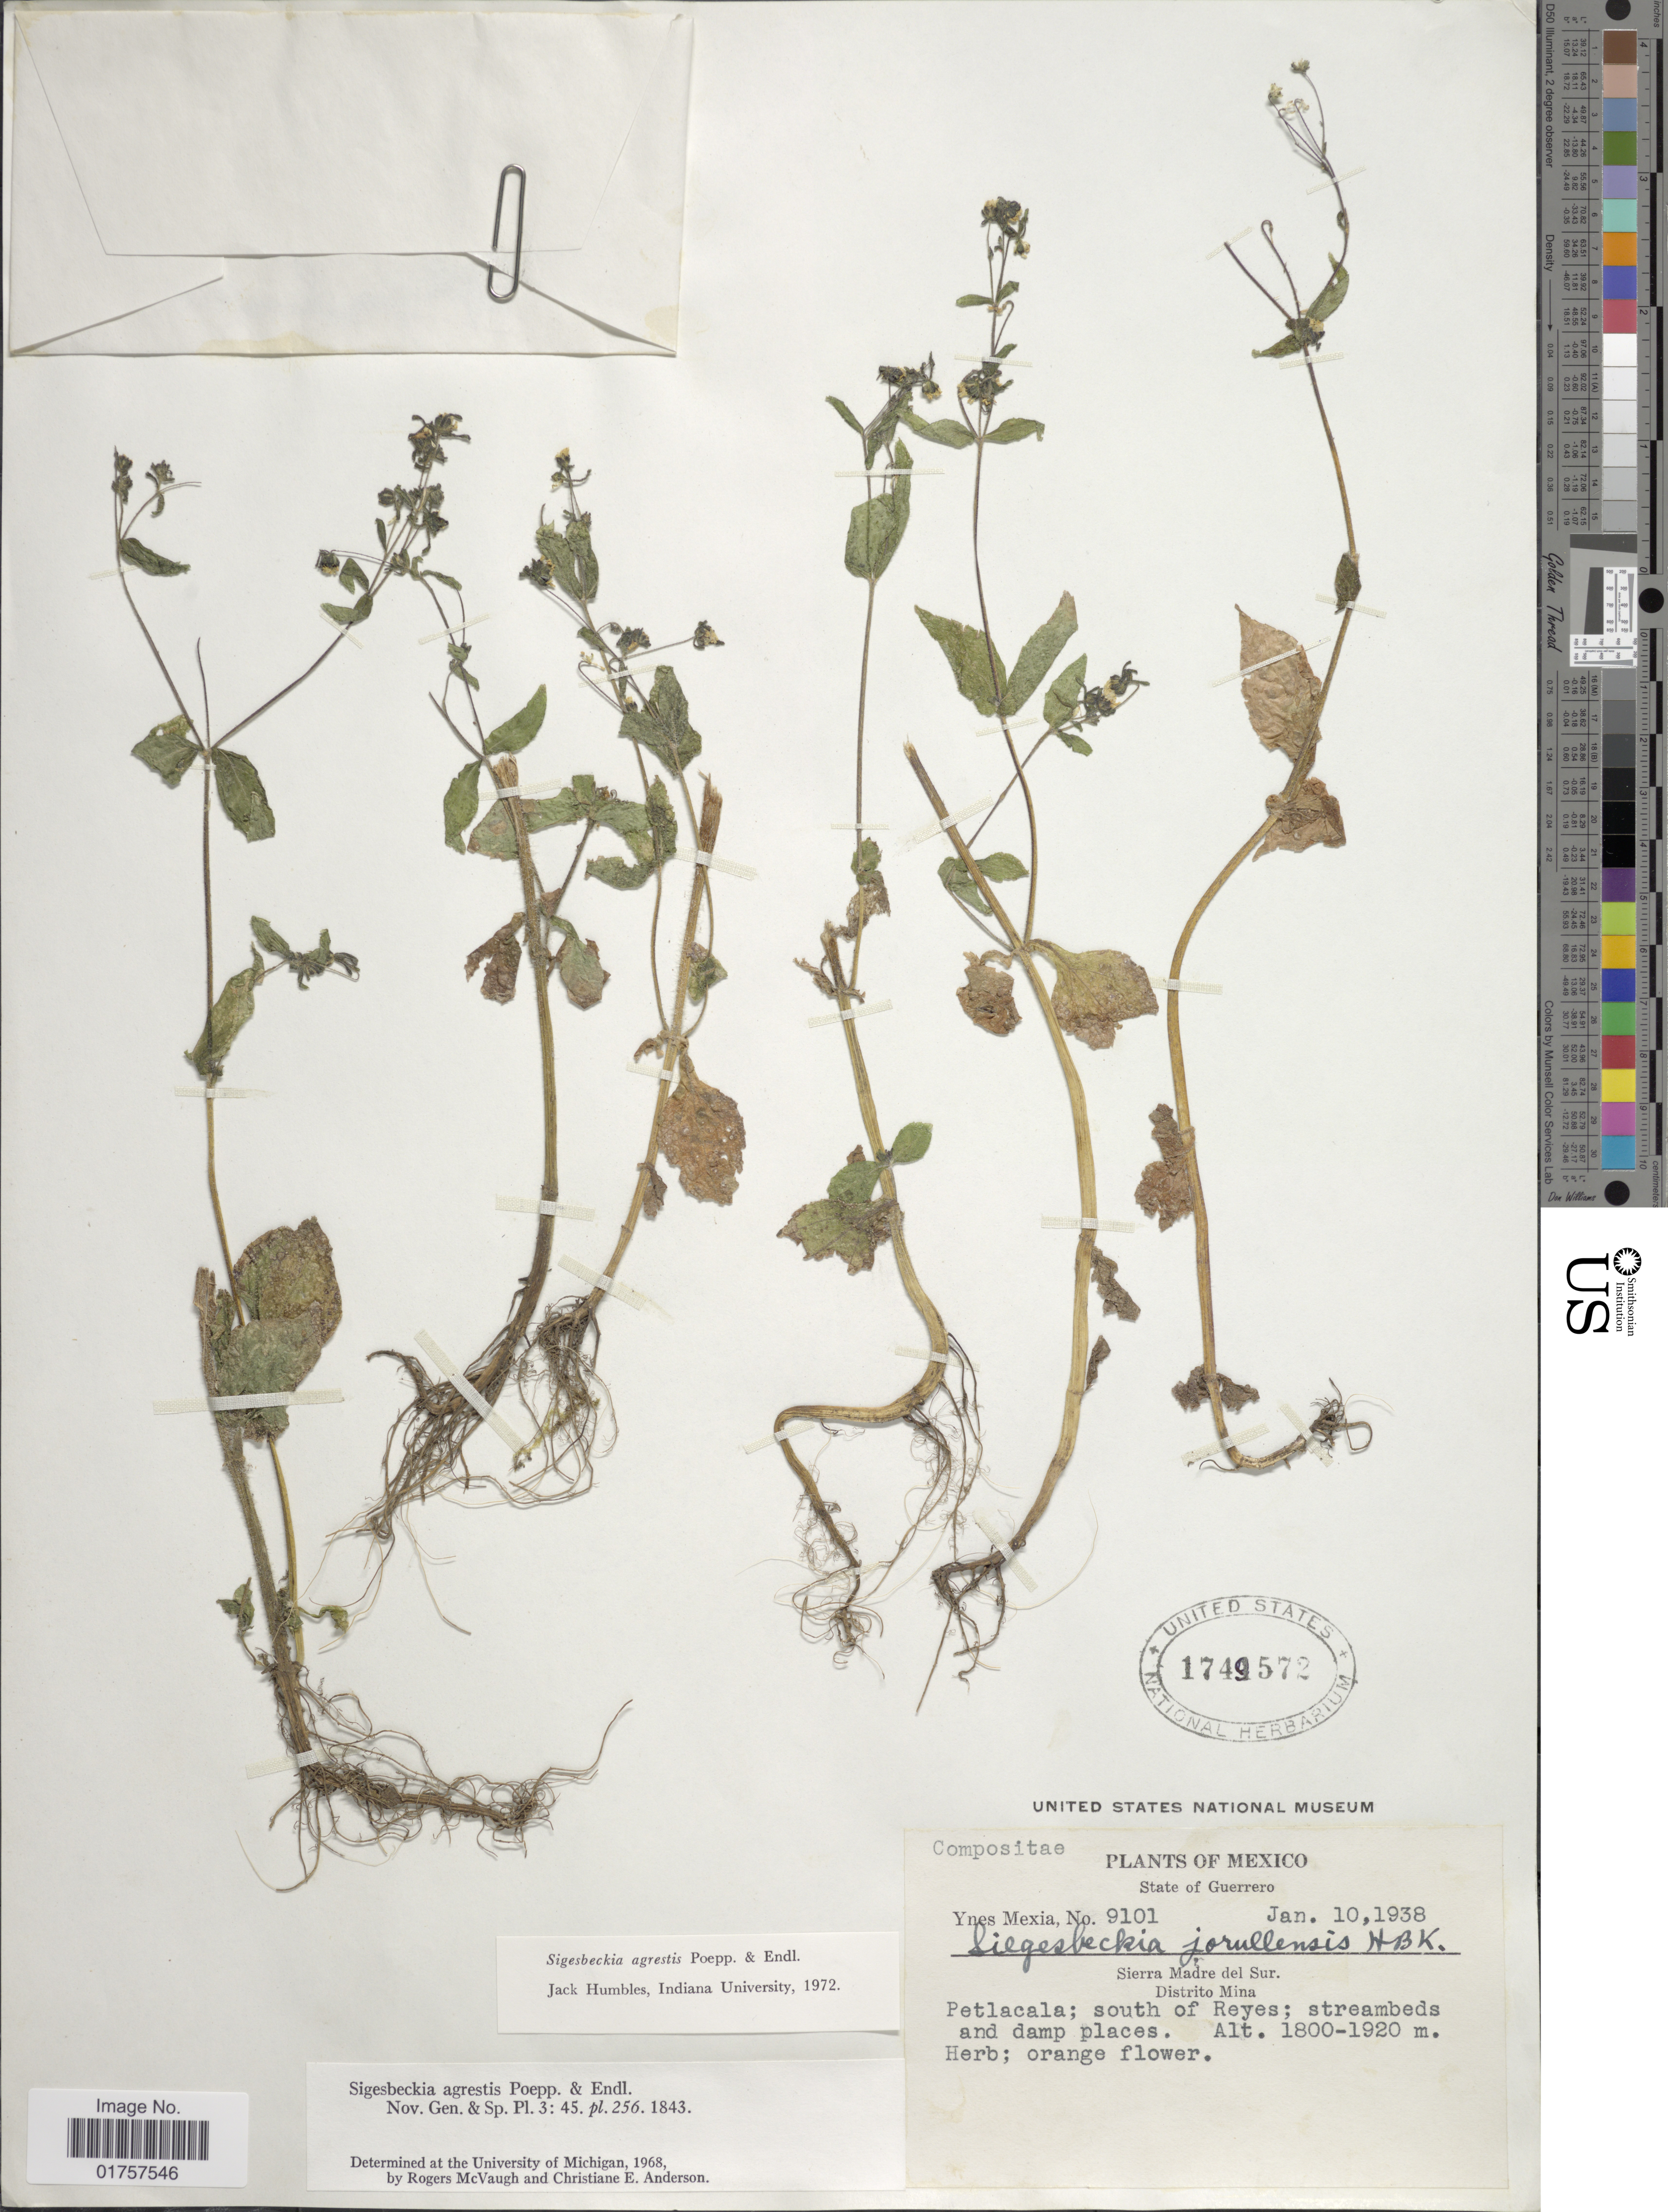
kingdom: Plantae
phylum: Tracheophyta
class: Magnoliopsida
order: Asterales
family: Asteraceae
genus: Sigesbeckia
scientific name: Sigesbeckia agrestis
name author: Poepp.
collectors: Y. Mexia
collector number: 9101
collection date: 1938-01-10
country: Mexico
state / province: Guerrero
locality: Petlacala; south of Reyes. Sierra Madre del Sur. Distrito Mina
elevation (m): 1800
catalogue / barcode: US 1749572